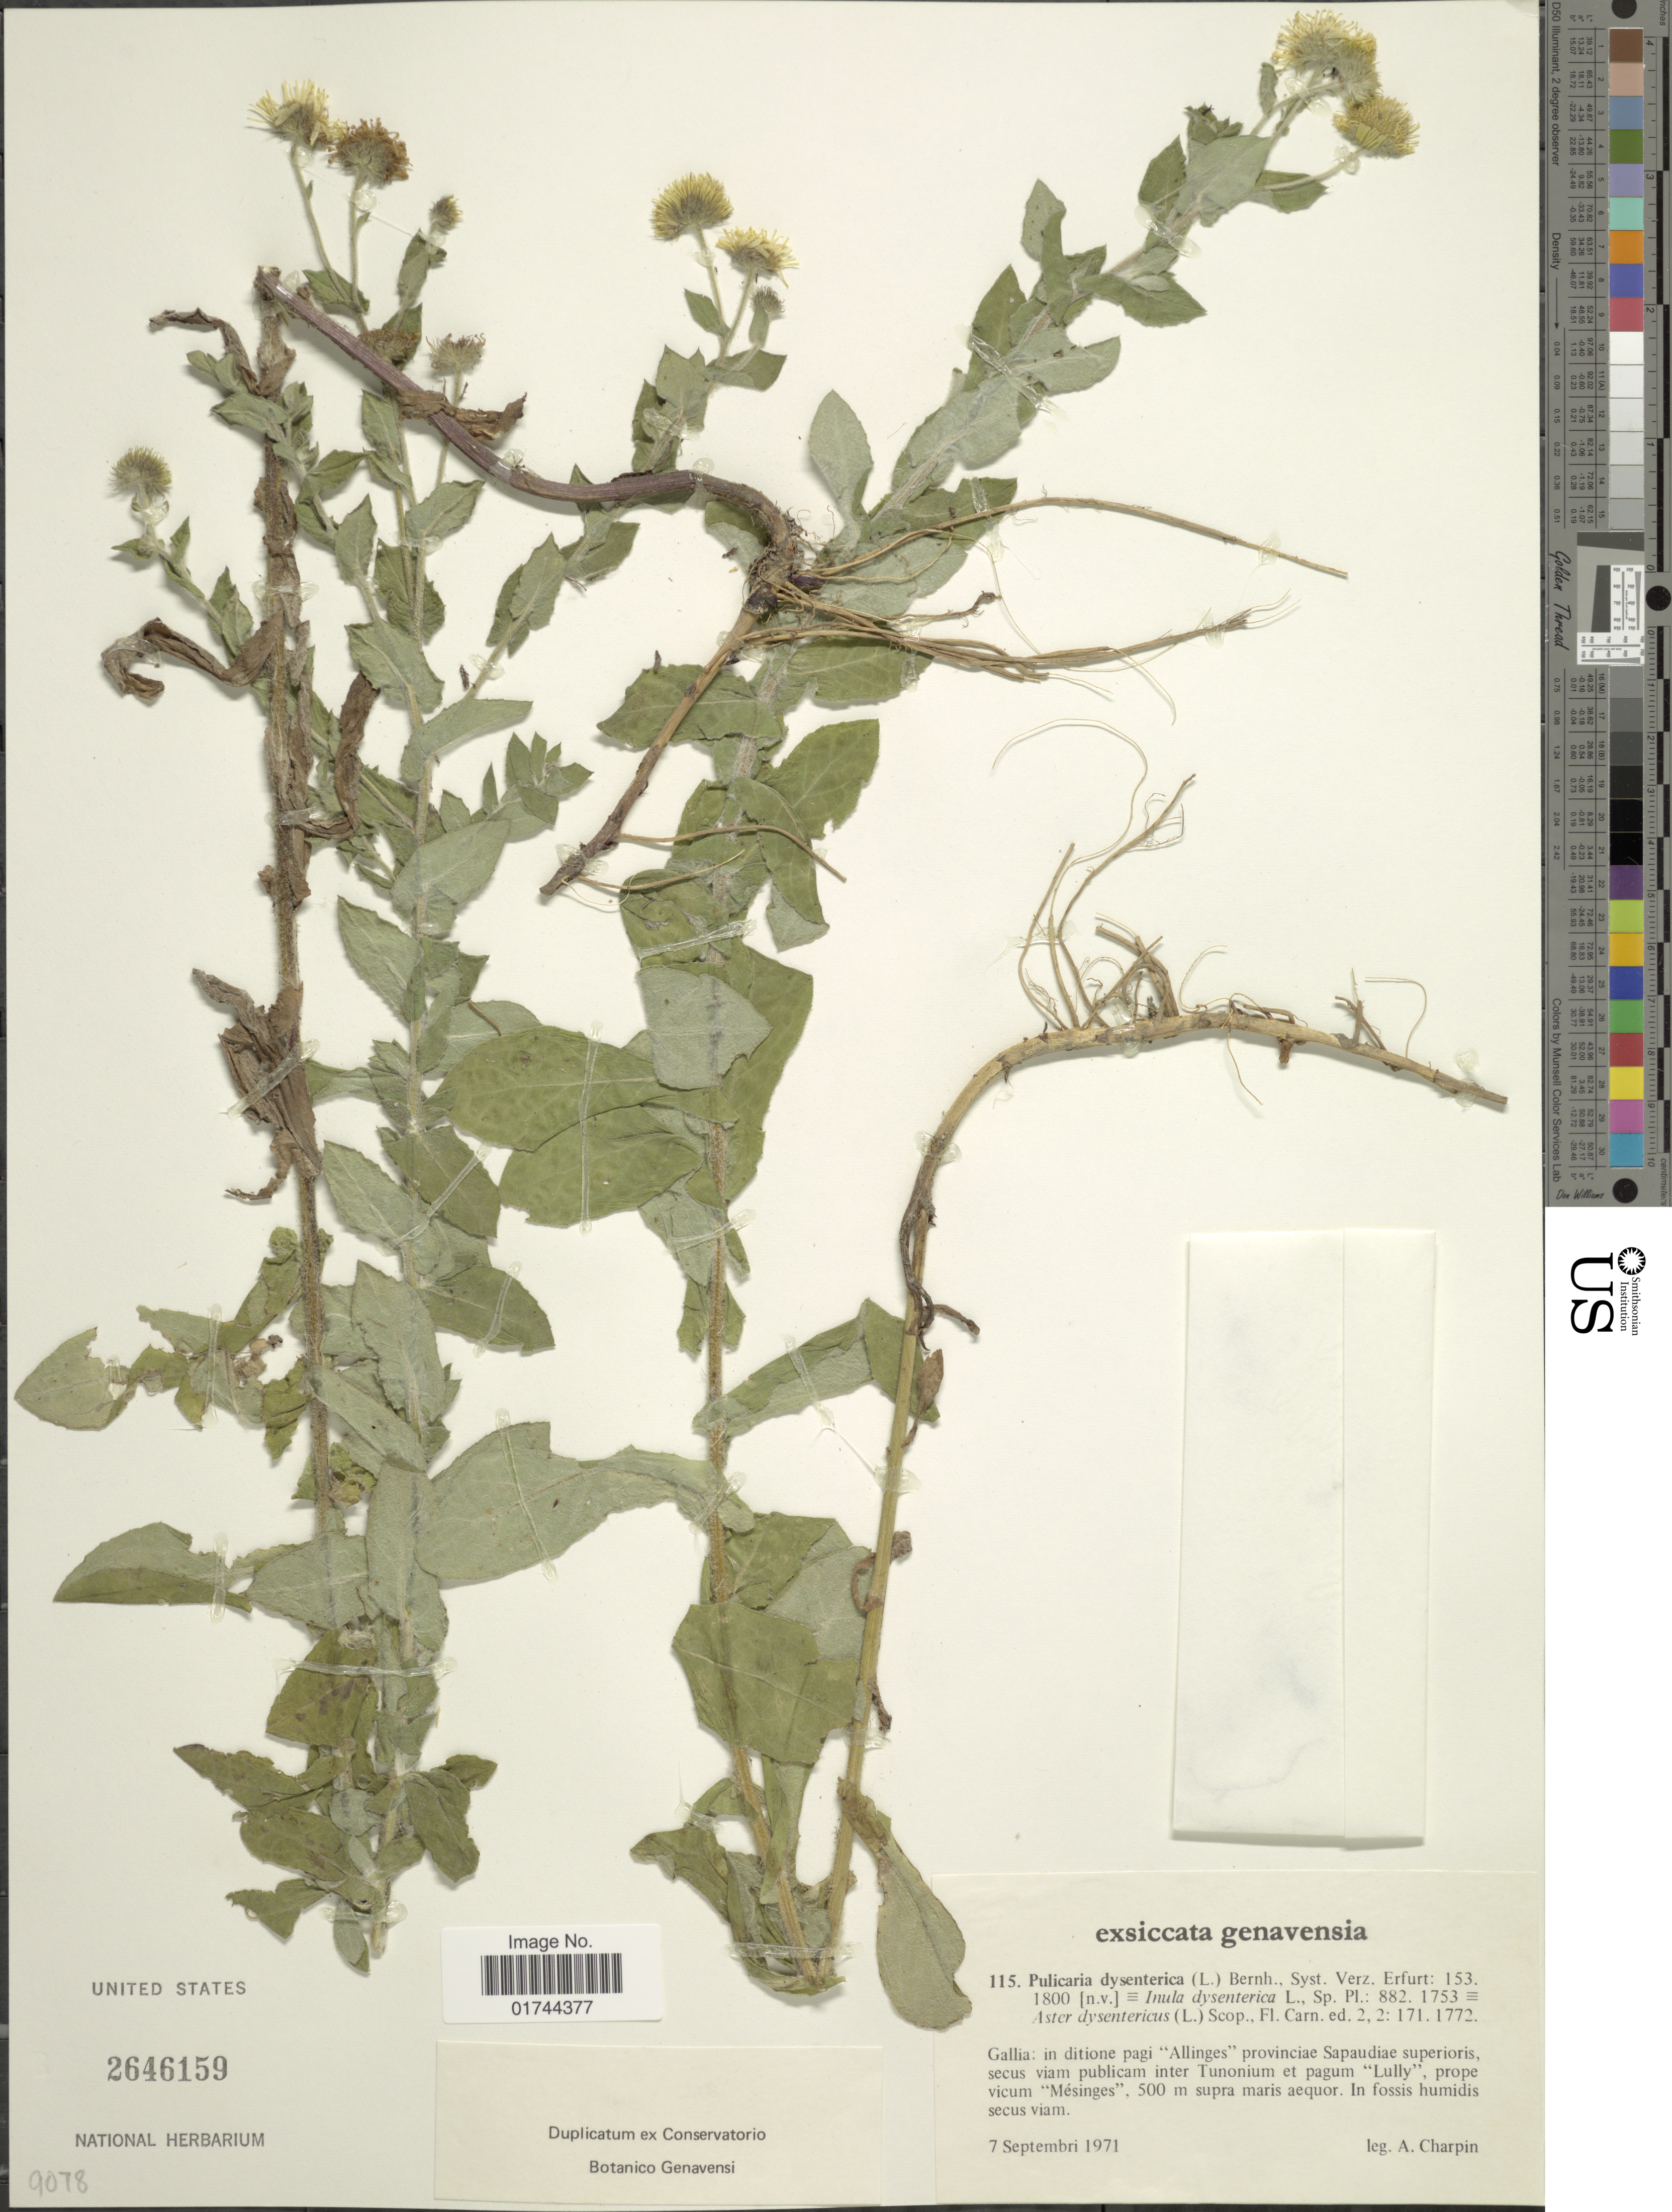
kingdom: Plantae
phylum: Tracheophyta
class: Magnoliopsida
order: Asterales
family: Asteraceae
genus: Pulicaria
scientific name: Pulicaria dysenterica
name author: (L.) Bernh.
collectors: A. Charpin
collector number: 115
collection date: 1971-09-07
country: France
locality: In ditione pagi "Allinges" provinciae Sapaudiae superioris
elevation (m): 500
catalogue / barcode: US 2646159